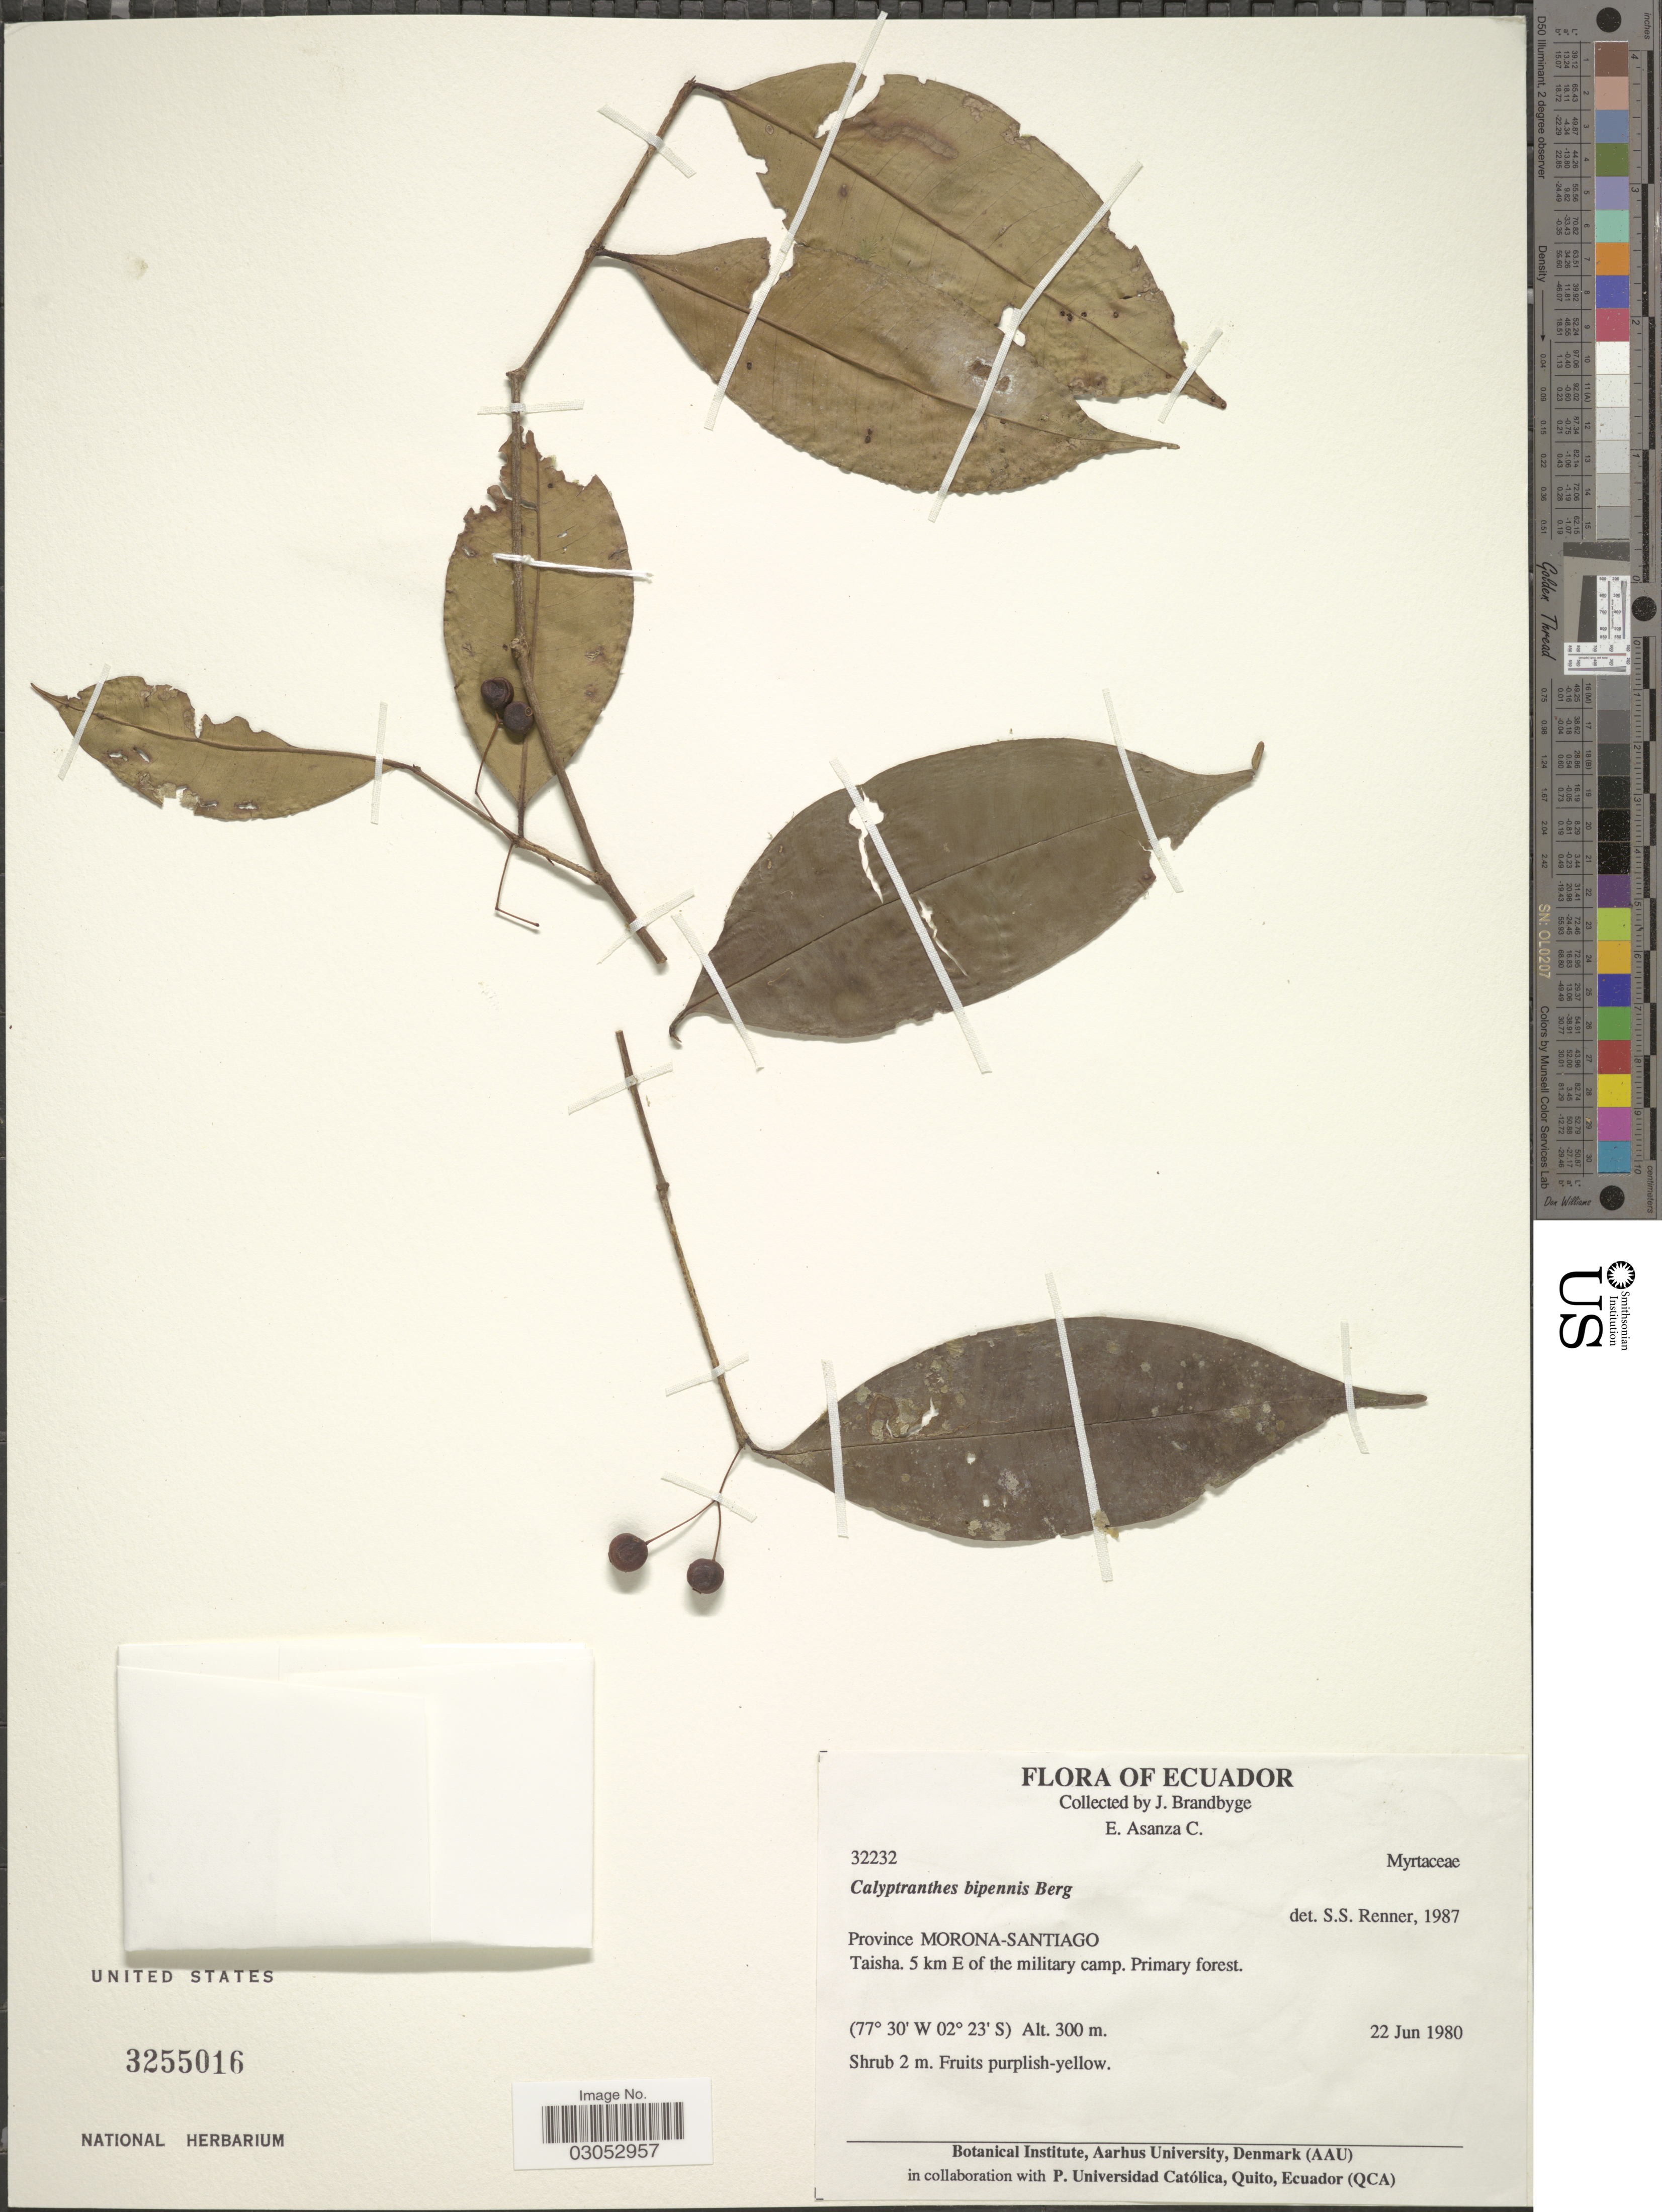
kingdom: Plantae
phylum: Tracheophyta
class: Magnoliopsida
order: Myrtales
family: Myrtaceae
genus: Myrcia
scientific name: Myrcia hylobates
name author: (Standl. ex Amshoff) E. Lucas & K. Samra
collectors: J. Brandbyge & E. Asanza C.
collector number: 32232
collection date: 1980-06-22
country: Ecuador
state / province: Morona-Santiago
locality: Taisha. 5 km E of the military camp.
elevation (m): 300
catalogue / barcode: US 3255016